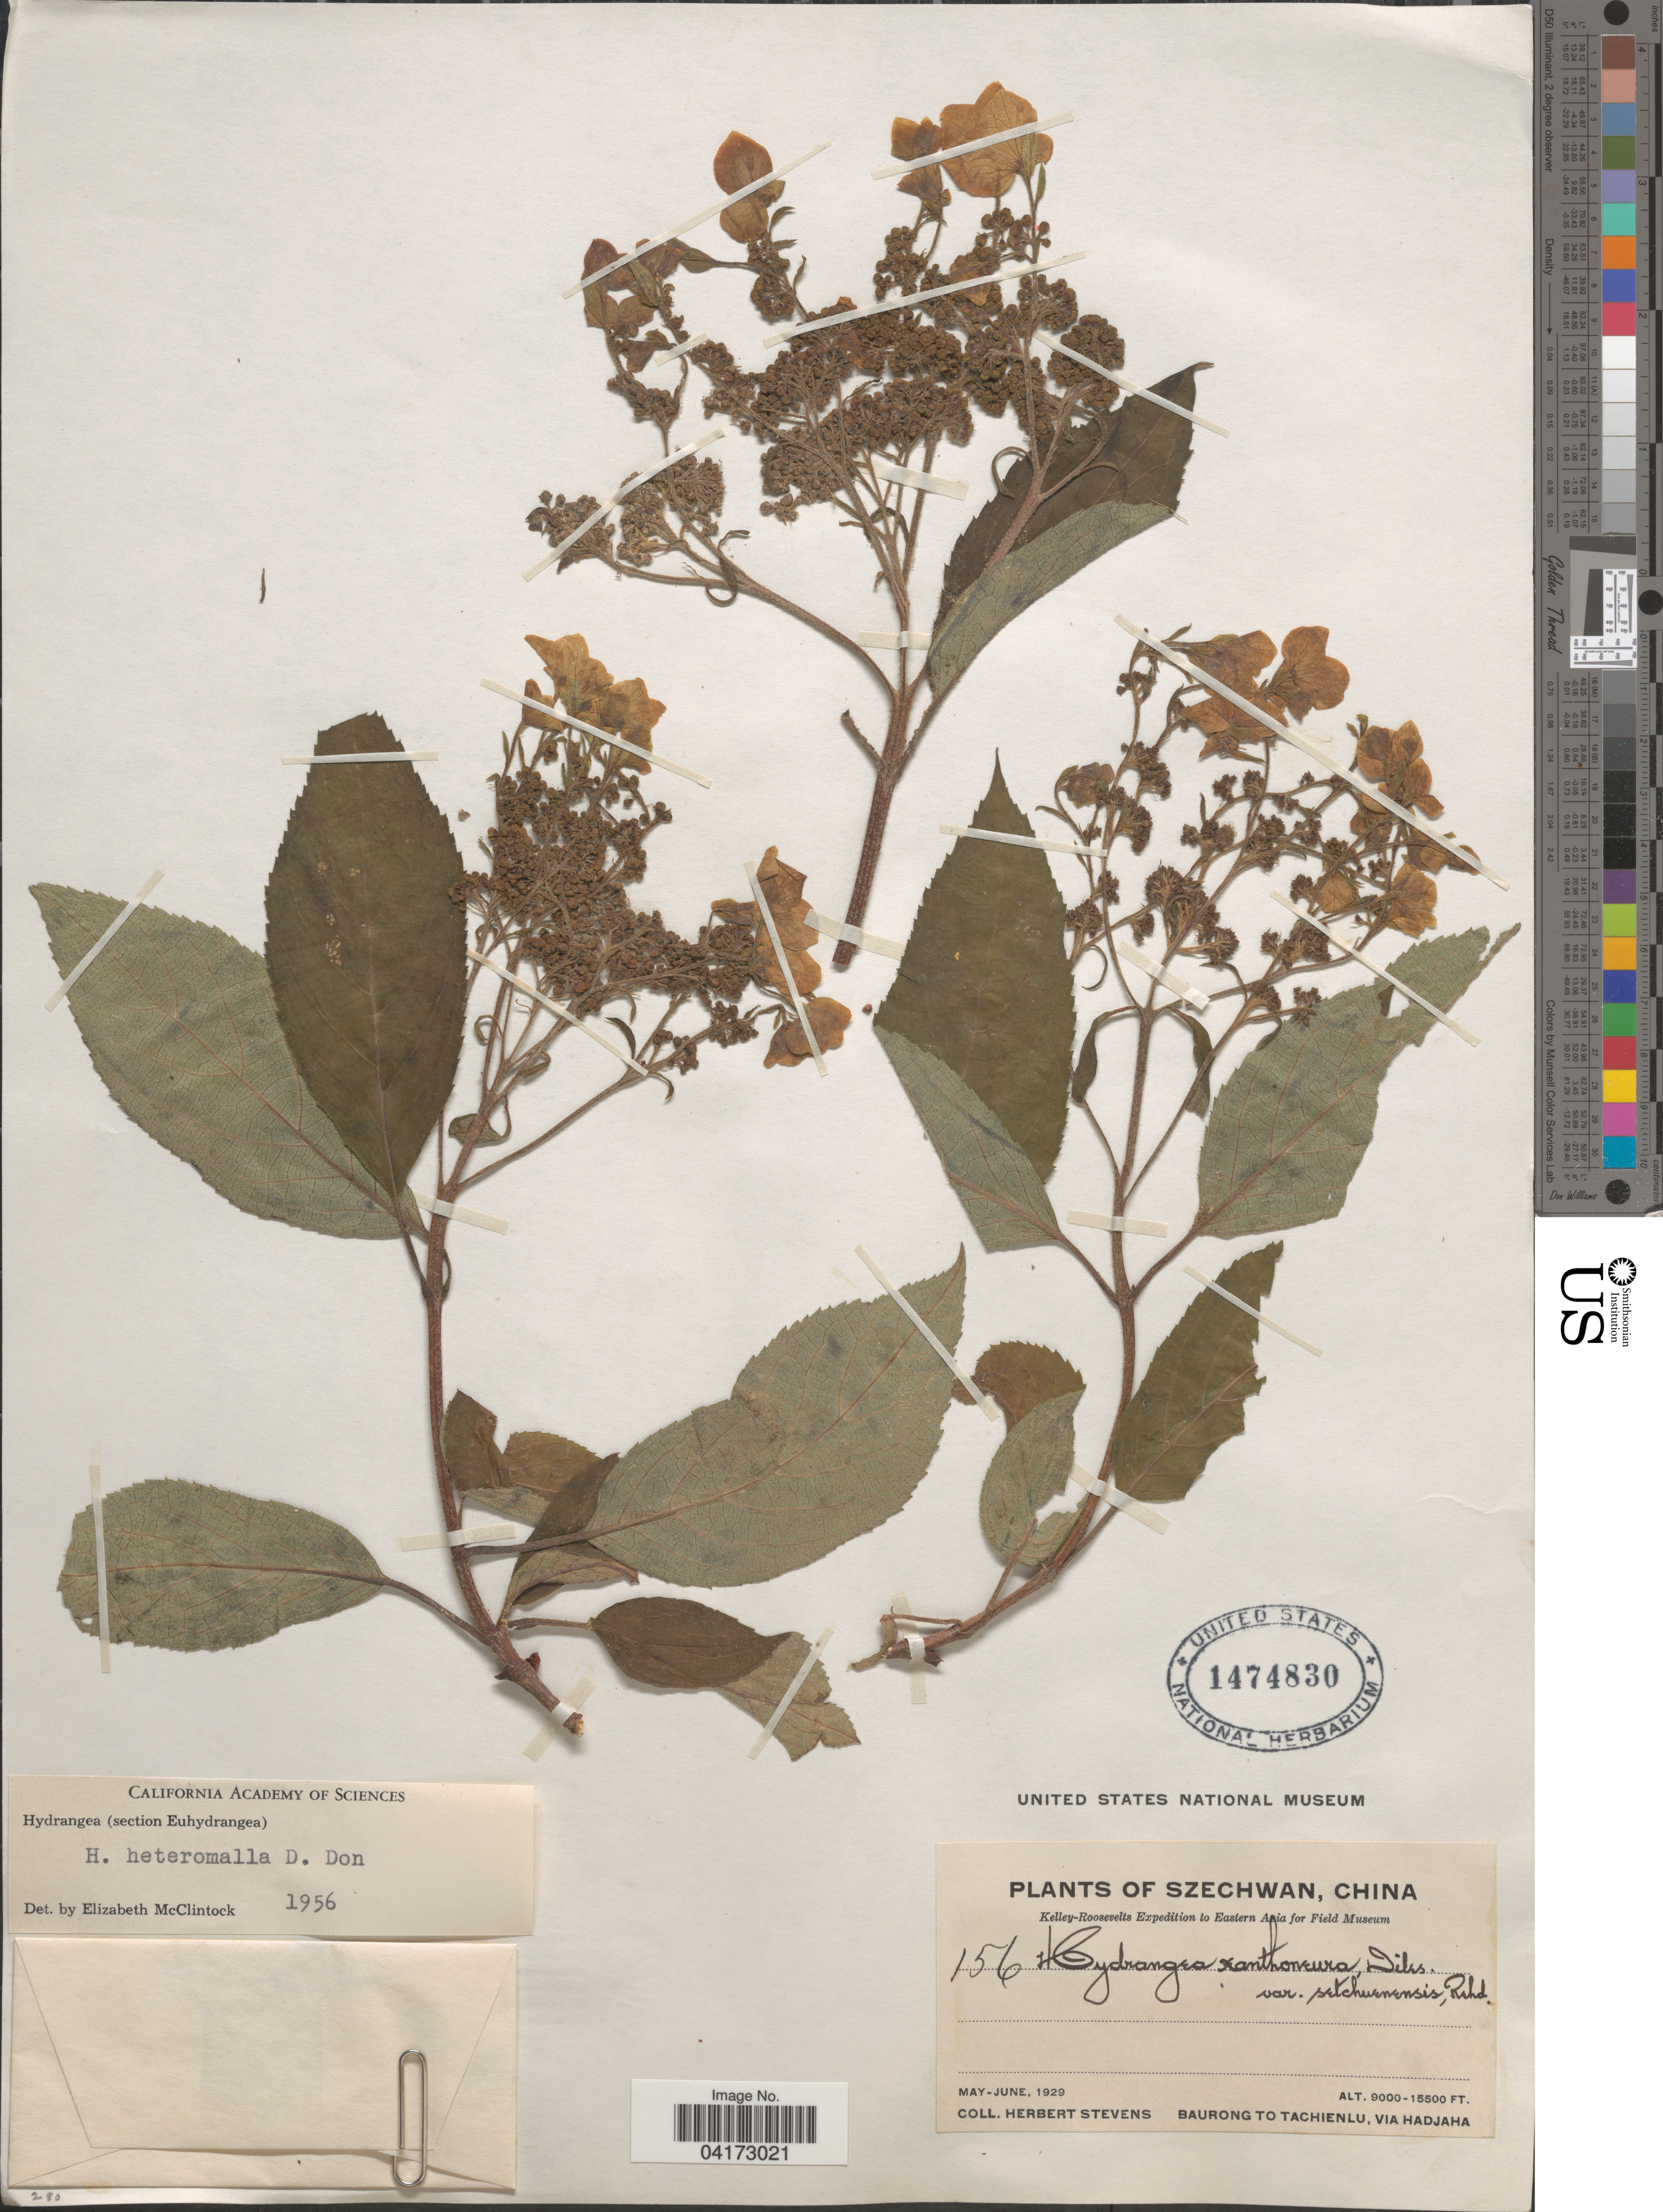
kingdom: Plantae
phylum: Tracheophyta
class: Magnoliopsida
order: Cornales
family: Hydrangeaceae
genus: Hydrangea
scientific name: Hydrangea heteromalla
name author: D. Don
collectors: H. Stevens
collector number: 156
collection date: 1929-05/1929-06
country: China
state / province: Sichuan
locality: Szechwan. Kelley-Roosevelts Expedition to Eastern Asia for Field Museum. Baurong to Tachienlu, via Hadjaha.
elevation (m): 2743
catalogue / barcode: US 1474830